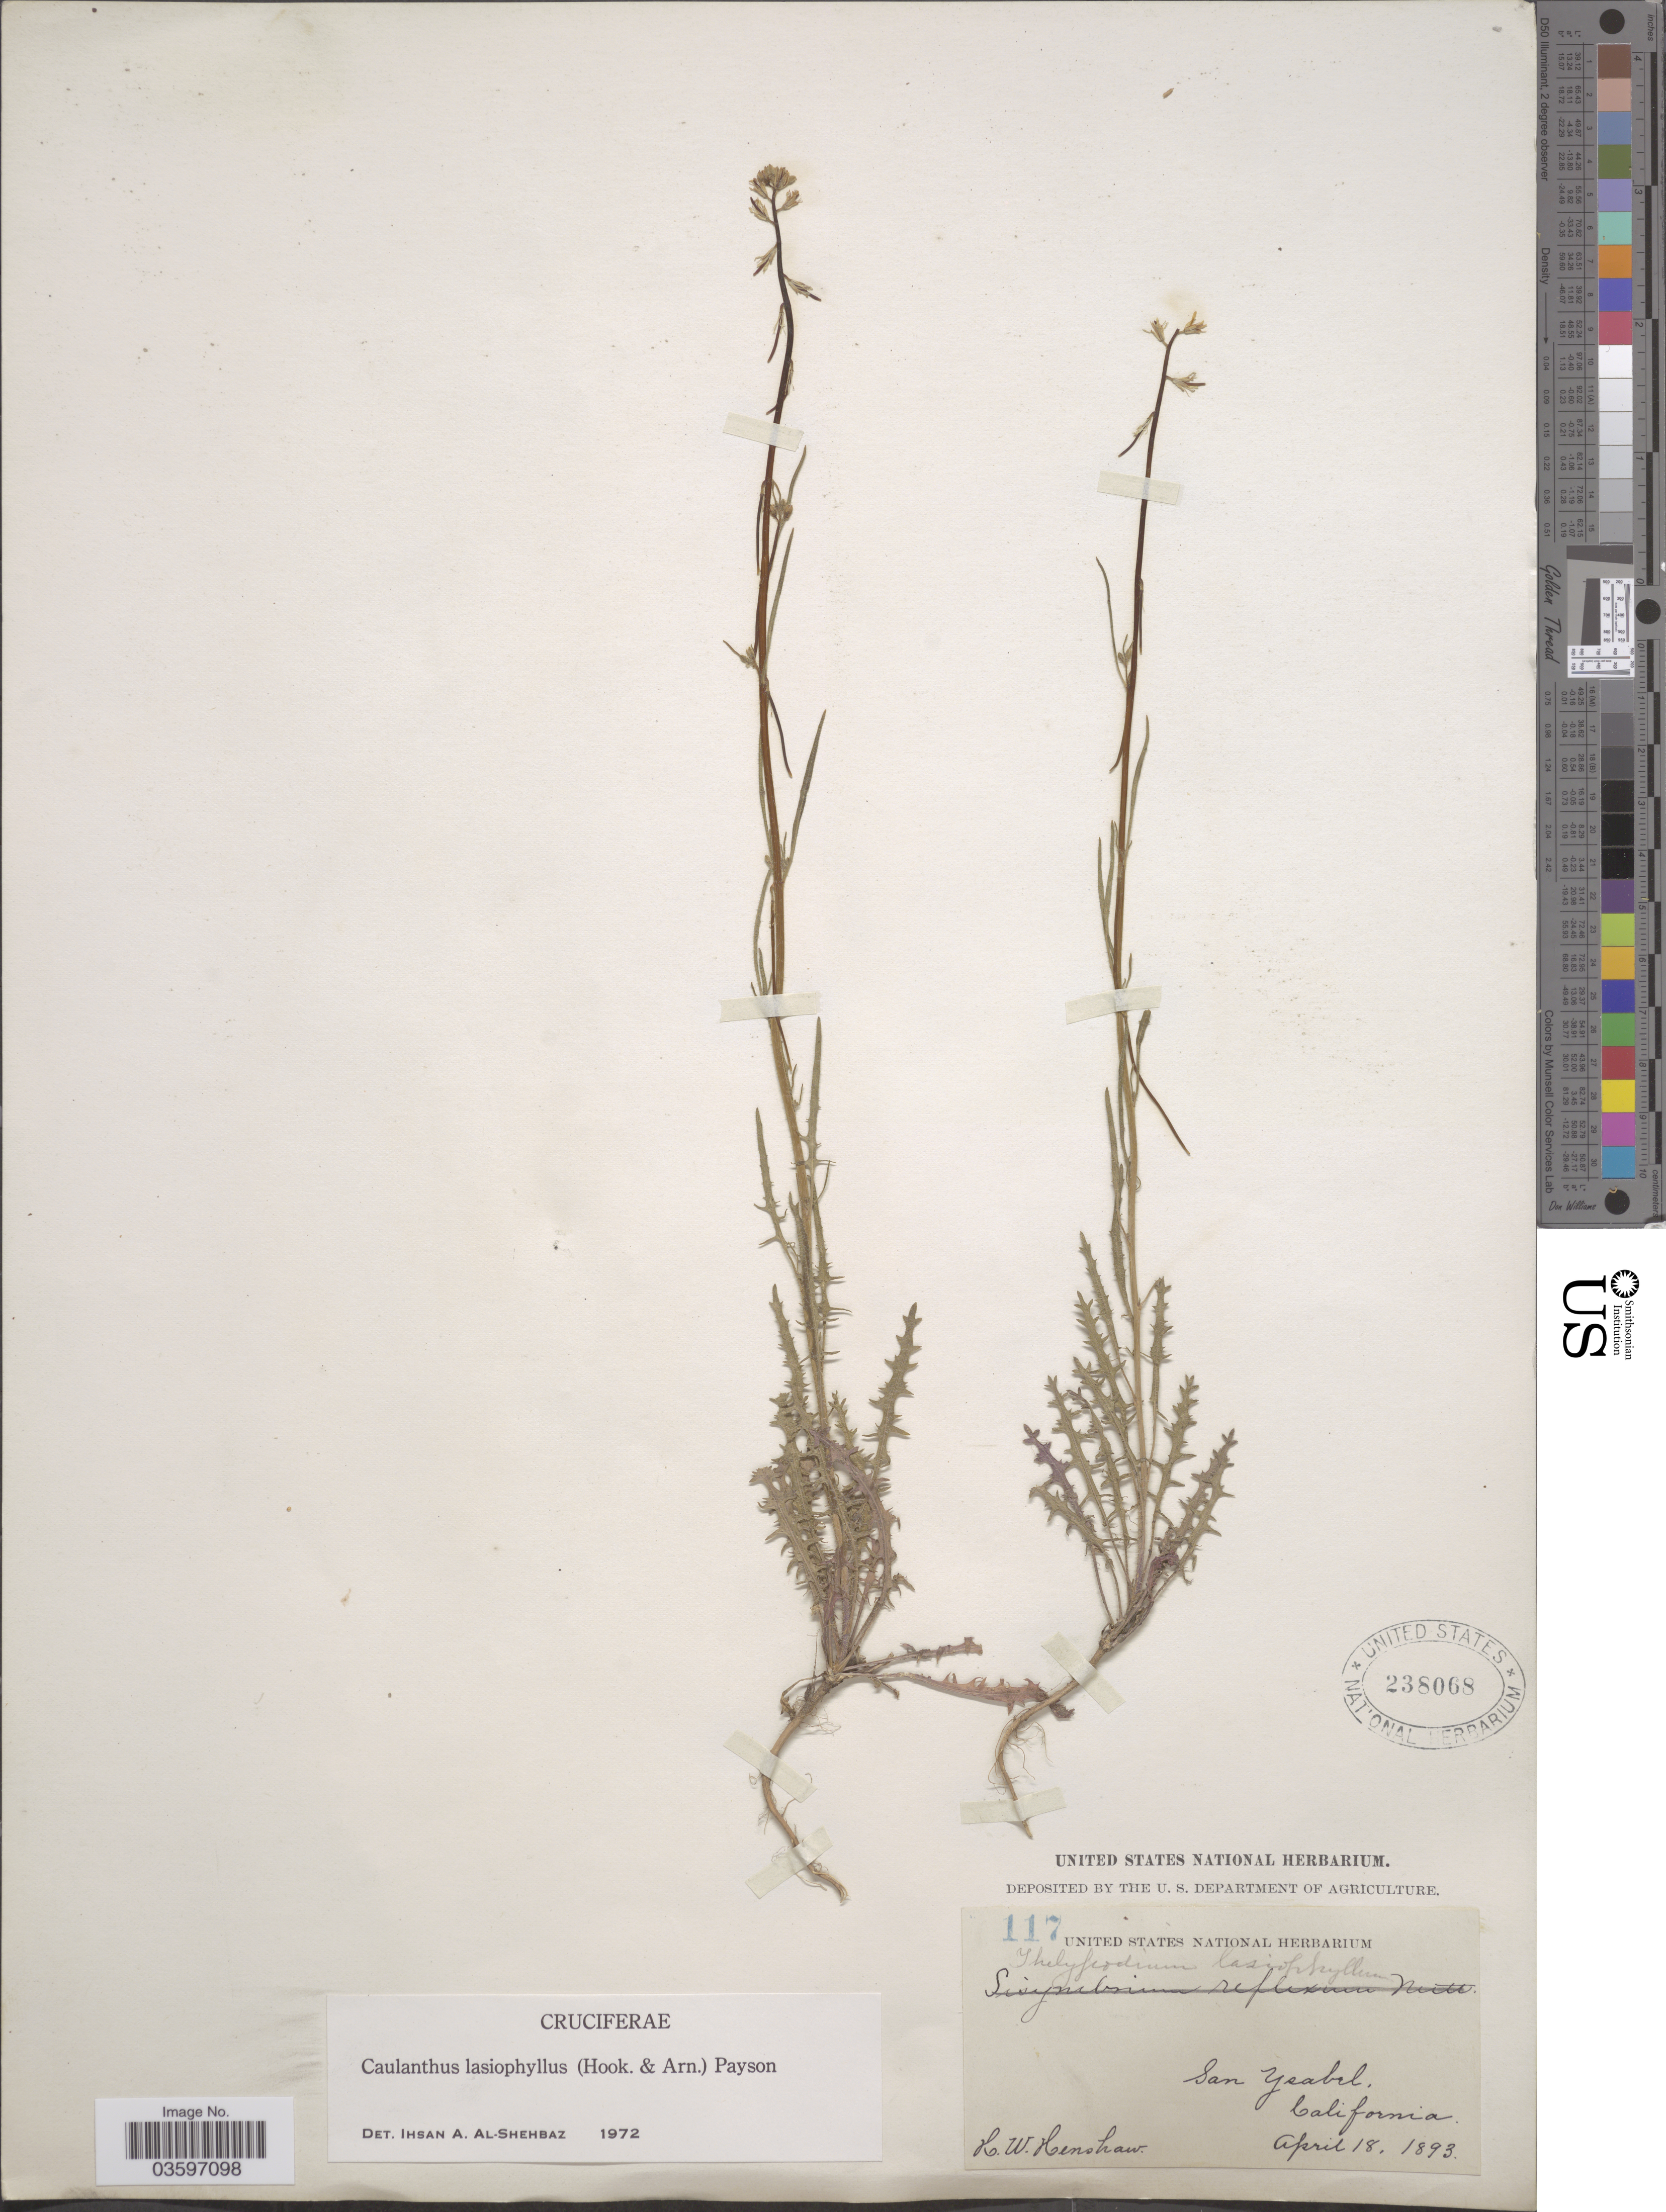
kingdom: Plantae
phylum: Tracheophyta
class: Magnoliopsida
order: Brassicales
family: Brassicaceae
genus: Caulanthus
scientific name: Caulanthus lasiophyllus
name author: (Hook. & Arn.) Payson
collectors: H. Henshaw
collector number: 117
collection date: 1893-04-18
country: United States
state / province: California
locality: San Ysabel.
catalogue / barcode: US 238068